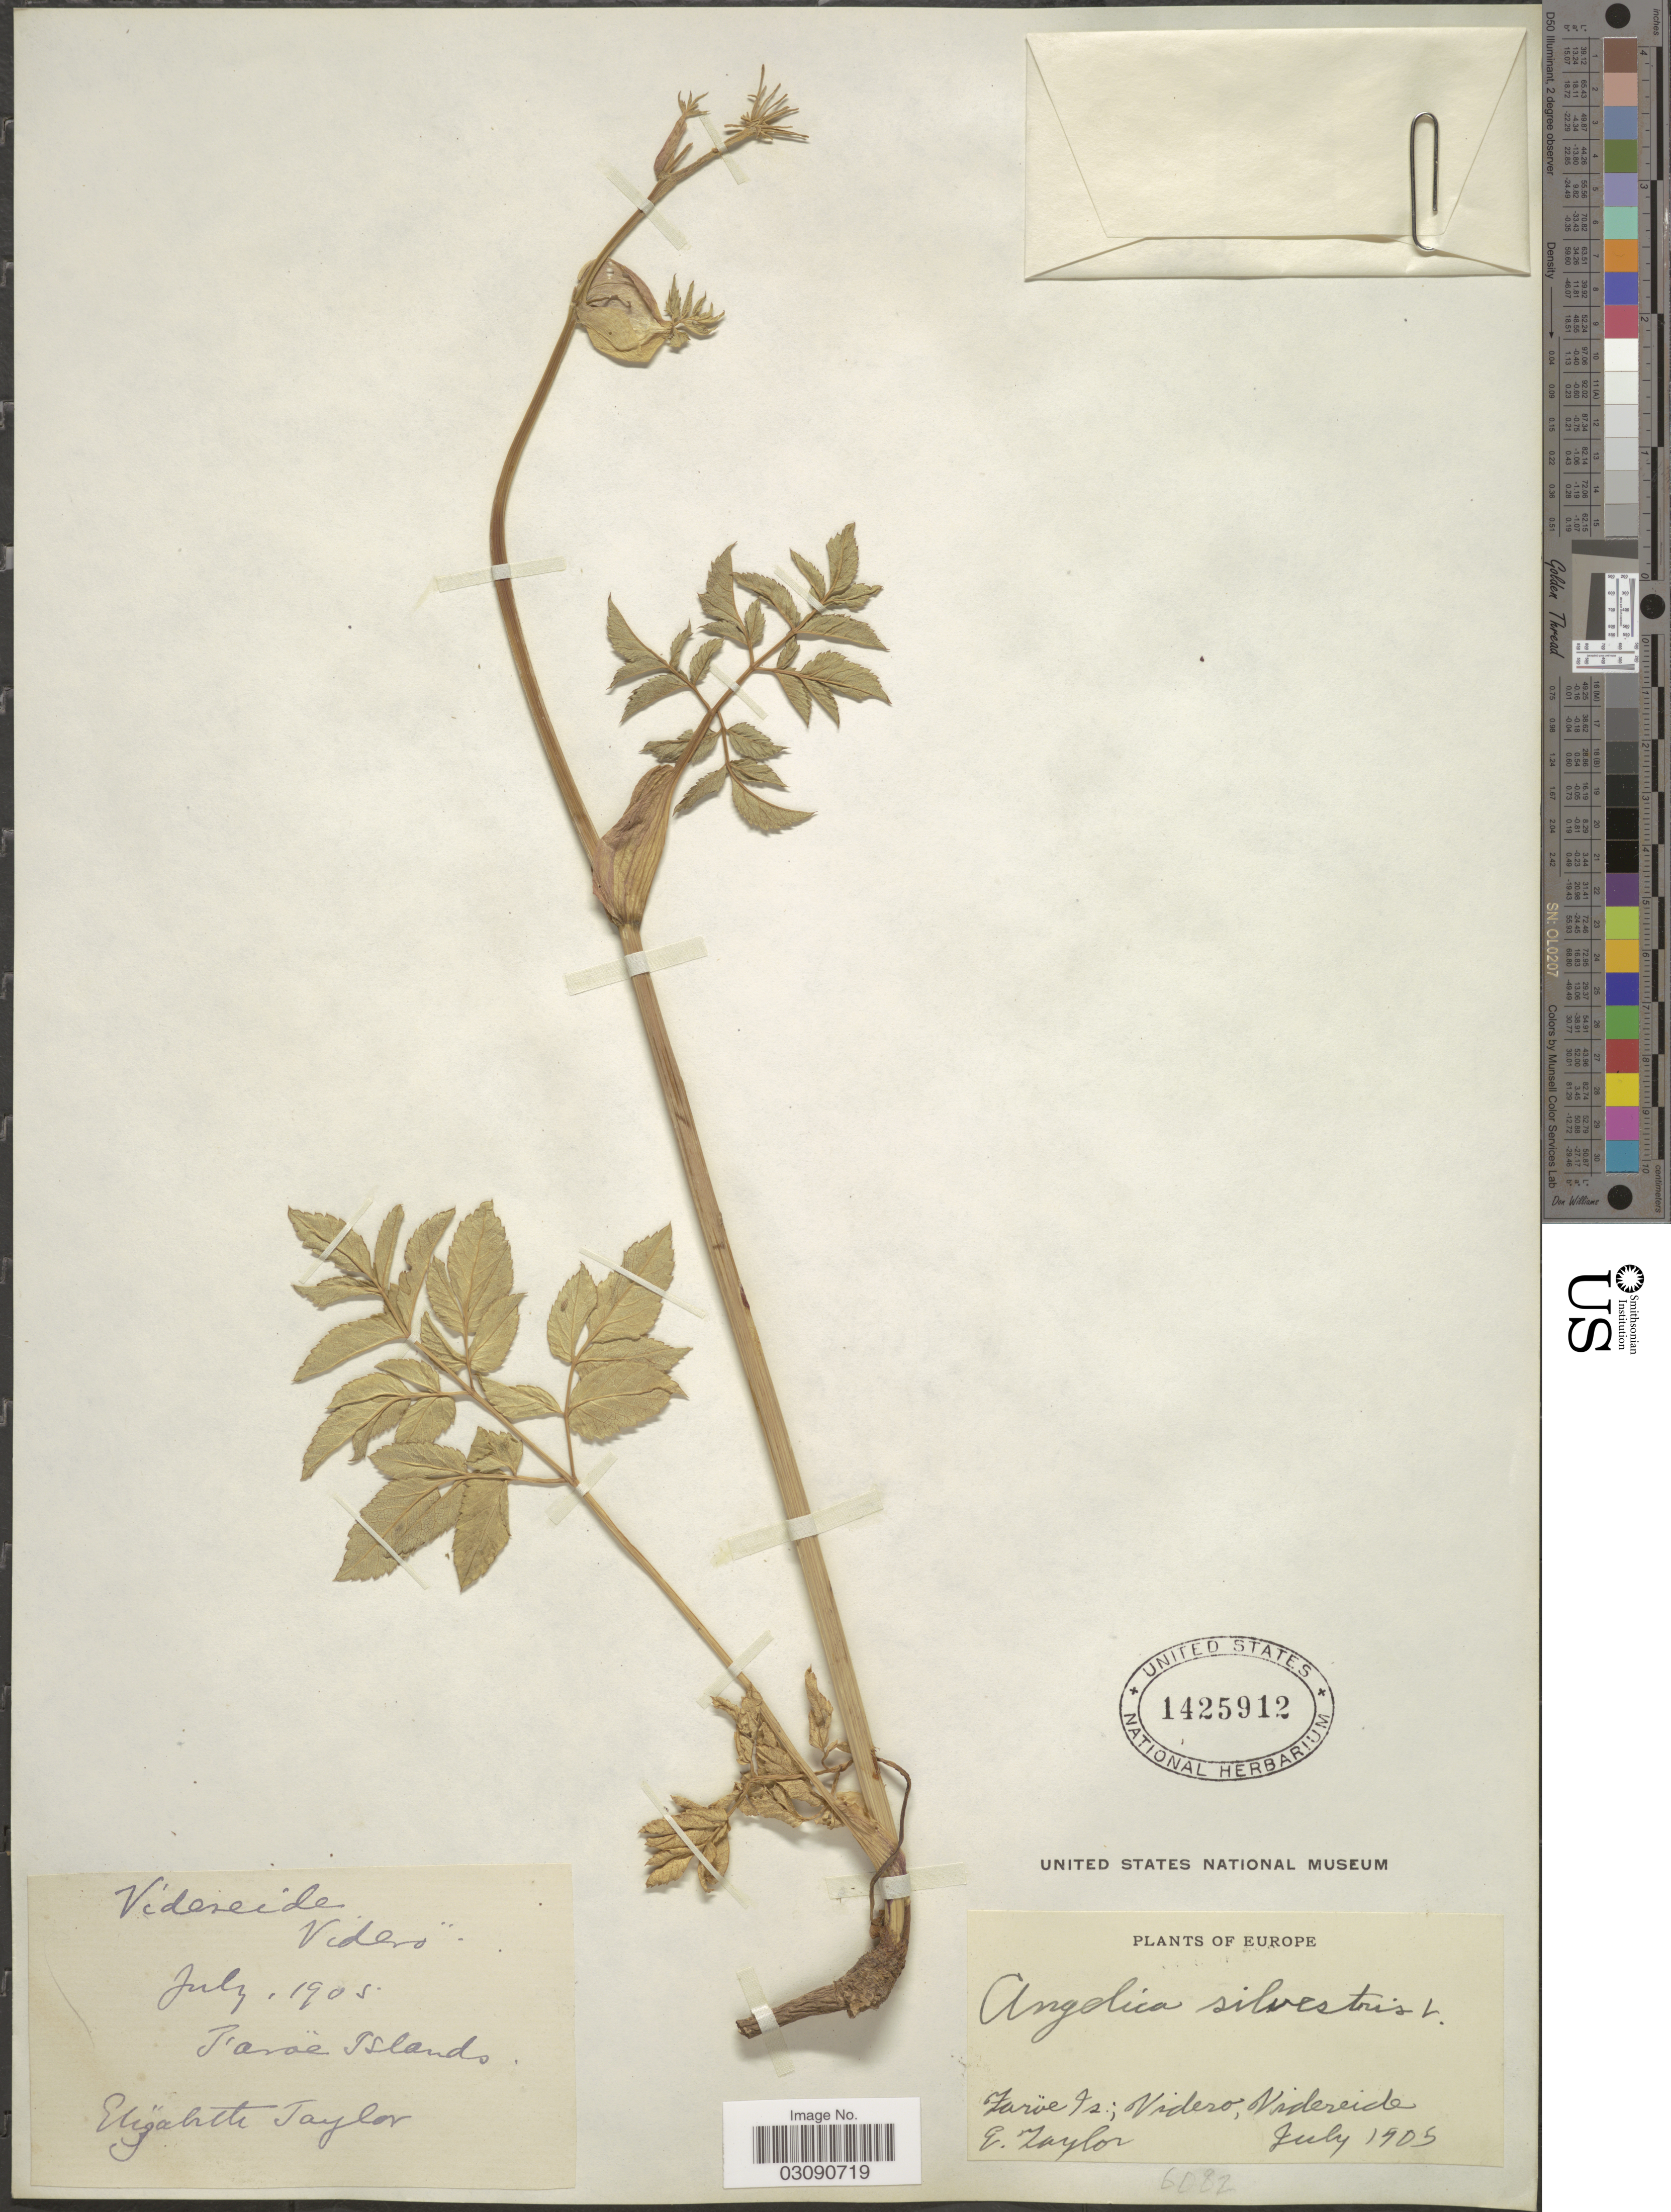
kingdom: Plantae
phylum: Tracheophyta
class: Magnoliopsida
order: Apiales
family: Apiaceae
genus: Angelica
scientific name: Angelica sylvestris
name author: L.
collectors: E. L. Taylor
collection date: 1905-07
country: Faroe Islands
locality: Europe, Faroe Islands: Videro, Videreide.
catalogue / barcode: US 1425912